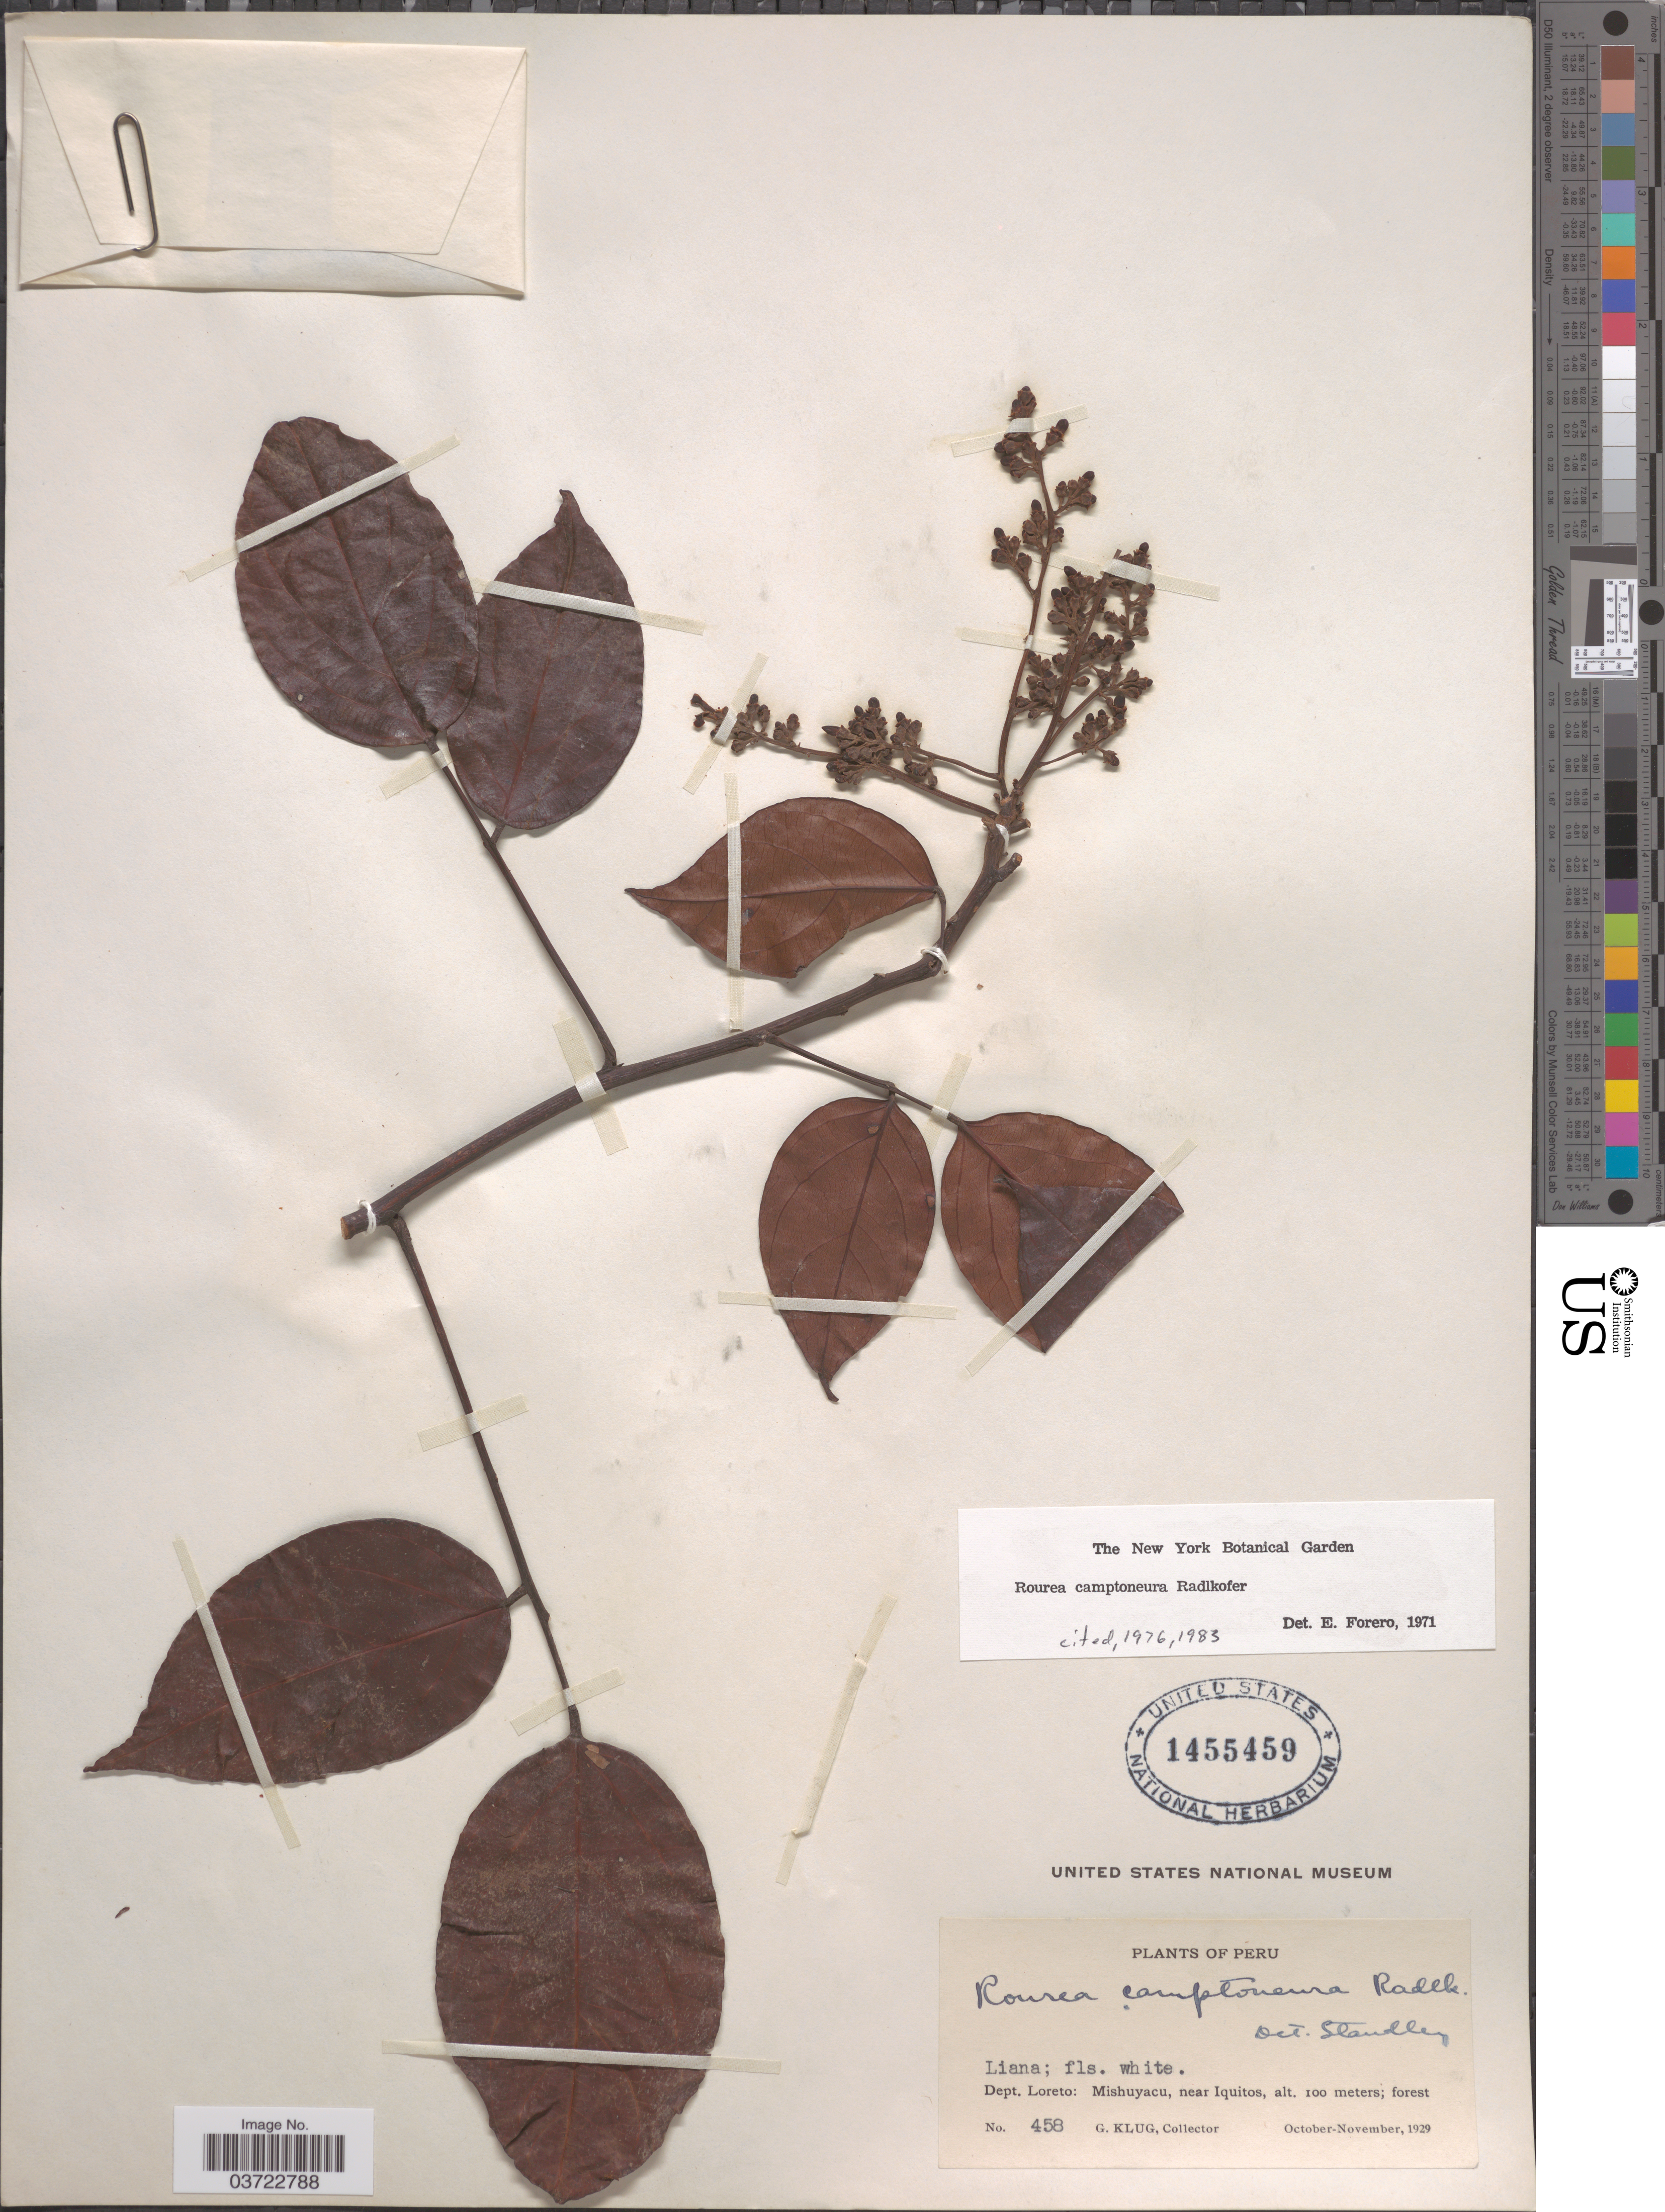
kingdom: Plantae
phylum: Tracheophyta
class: Magnoliopsida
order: Oxalidales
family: Connaraceae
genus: Rourea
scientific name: Rourea camptoneura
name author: Radlk.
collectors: G. Klug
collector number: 458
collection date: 1929-10/1929-11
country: Peru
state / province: Loreto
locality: Dept. Loreto: Mishuyacu, near Iquitos.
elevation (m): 100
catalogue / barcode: US 1455459